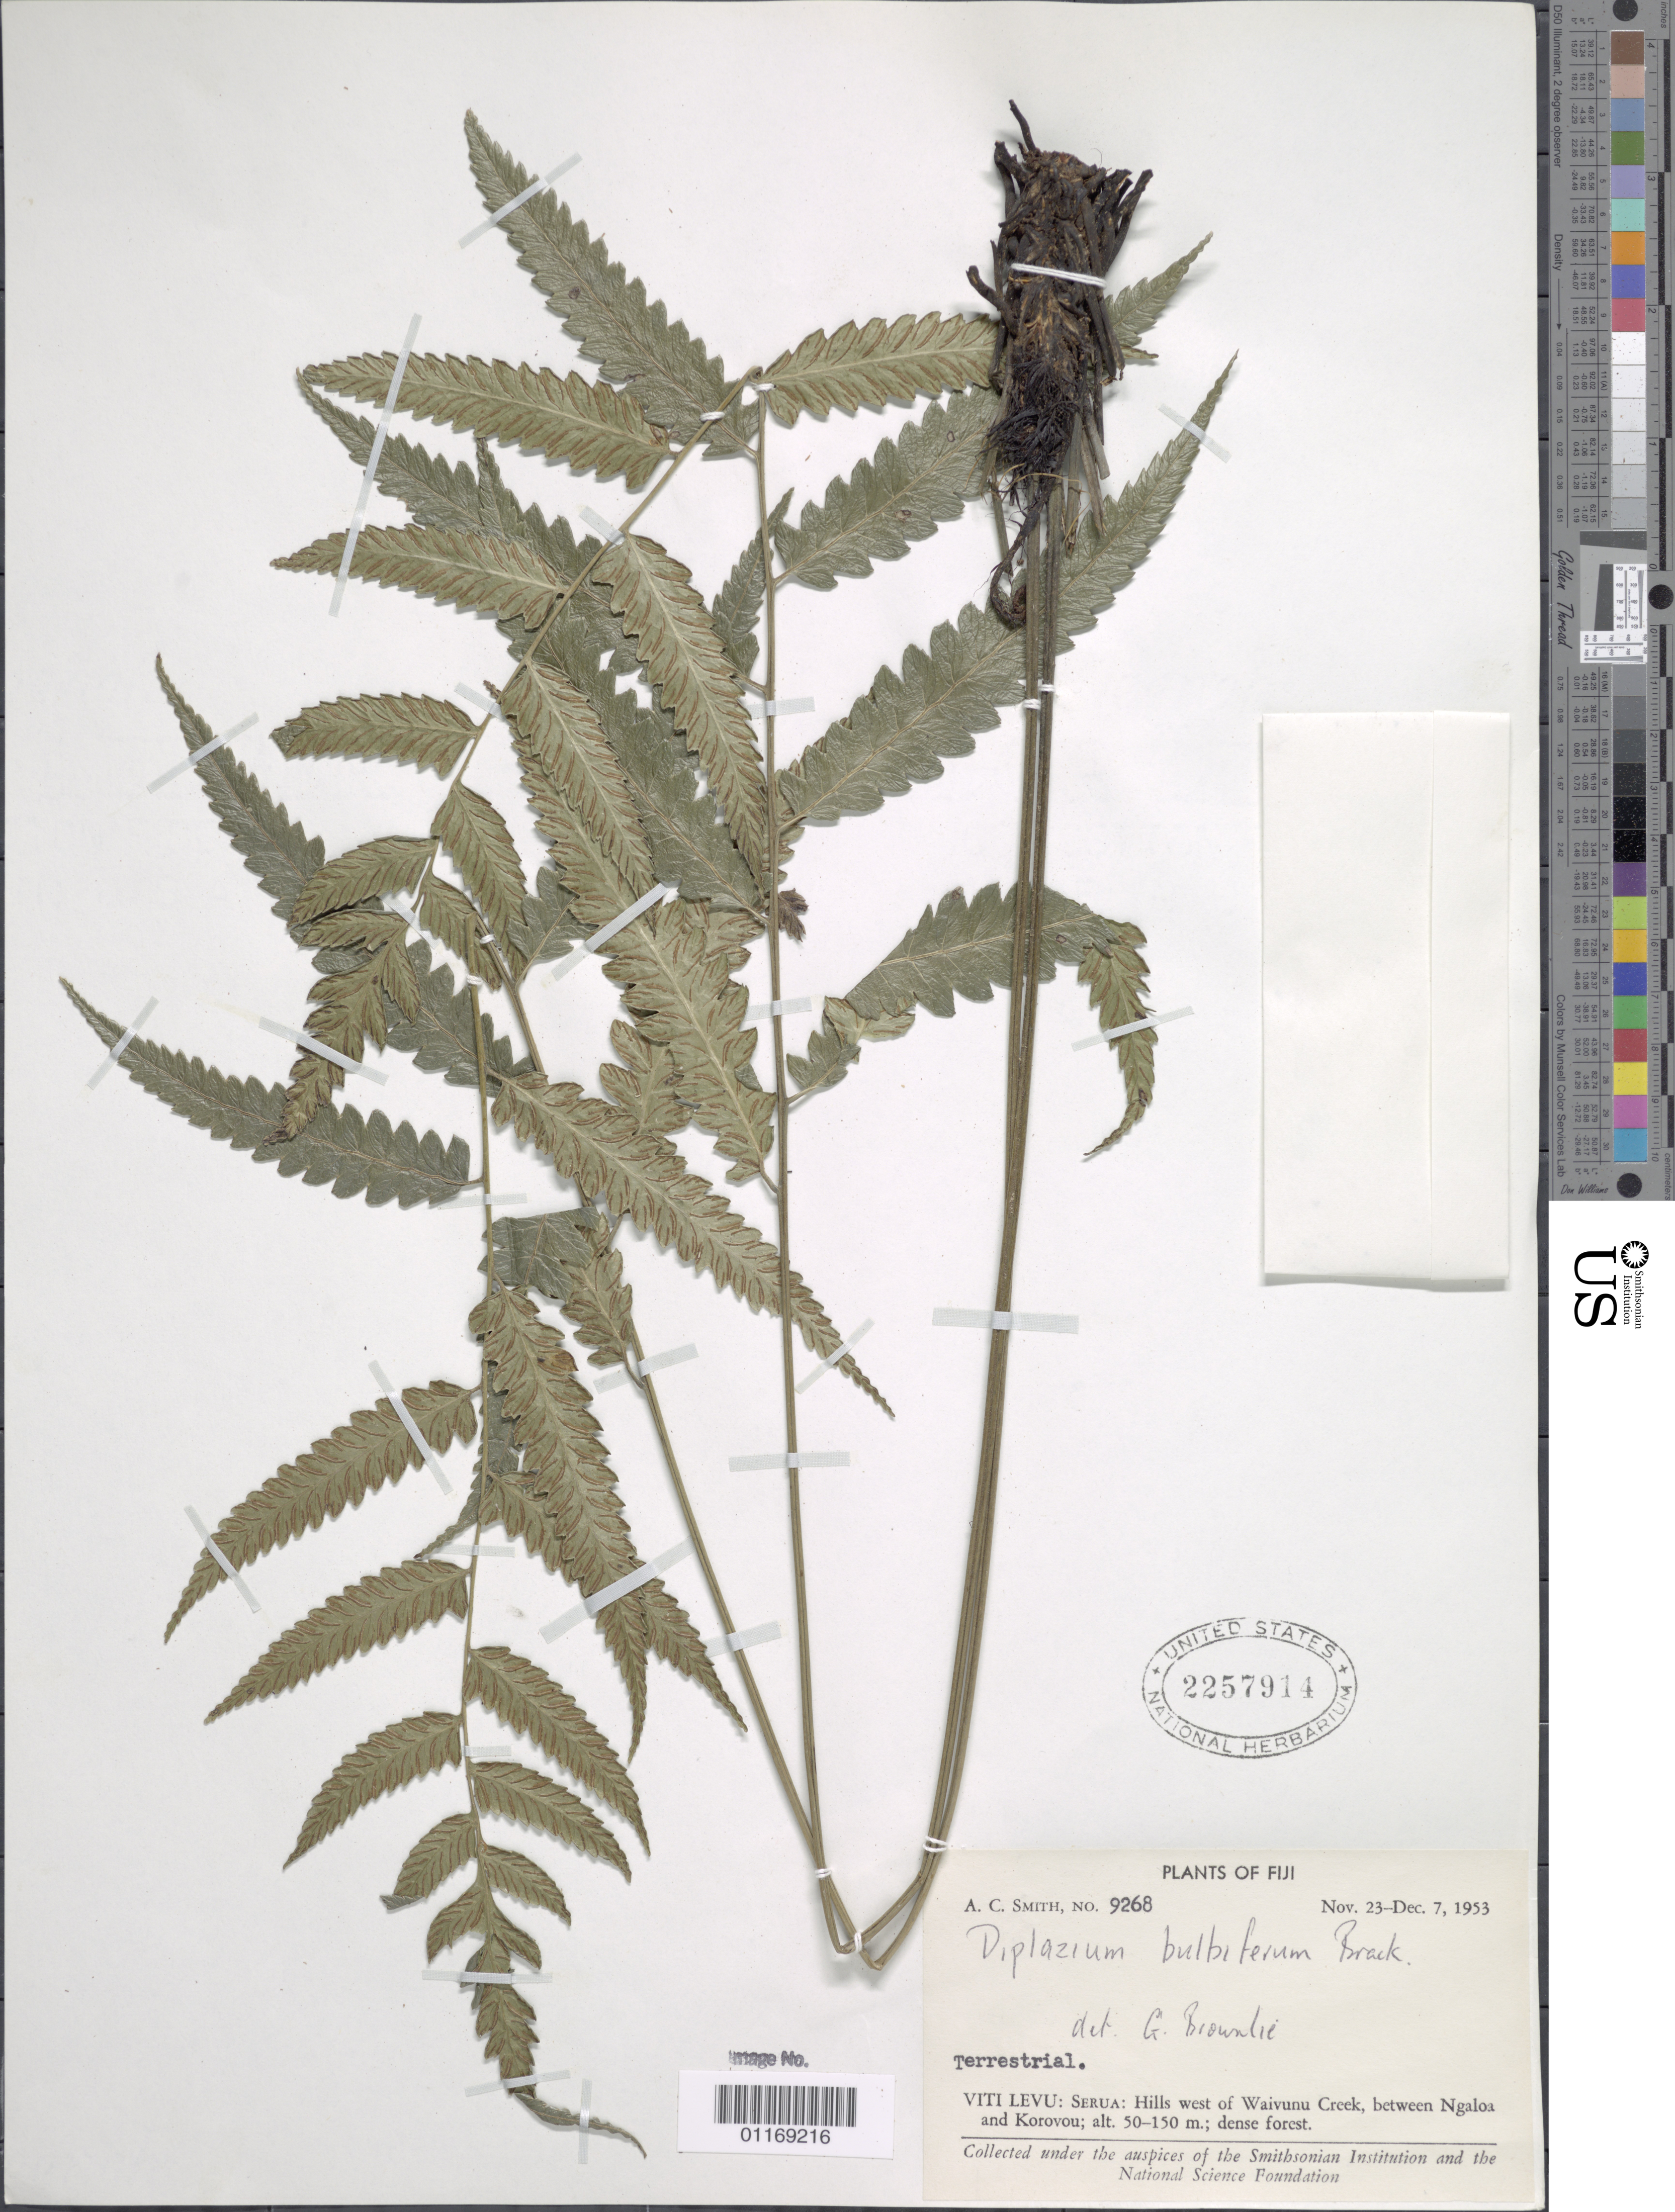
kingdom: Plantae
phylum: Tracheophyta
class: Polypodiopsida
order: Polypodiales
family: Athyriaceae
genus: Diplazium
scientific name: Diplazium bulbiferum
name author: Brack. in Wilkes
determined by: Brownlie, G.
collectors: A. C. Smith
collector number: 9268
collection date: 1953-11-23/1953-12-07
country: Fiji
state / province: Serua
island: Viti Levu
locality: Hills west of Waivunu Creek, between Ngaloa and Korovou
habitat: Dense forest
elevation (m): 50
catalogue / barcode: US 2257914